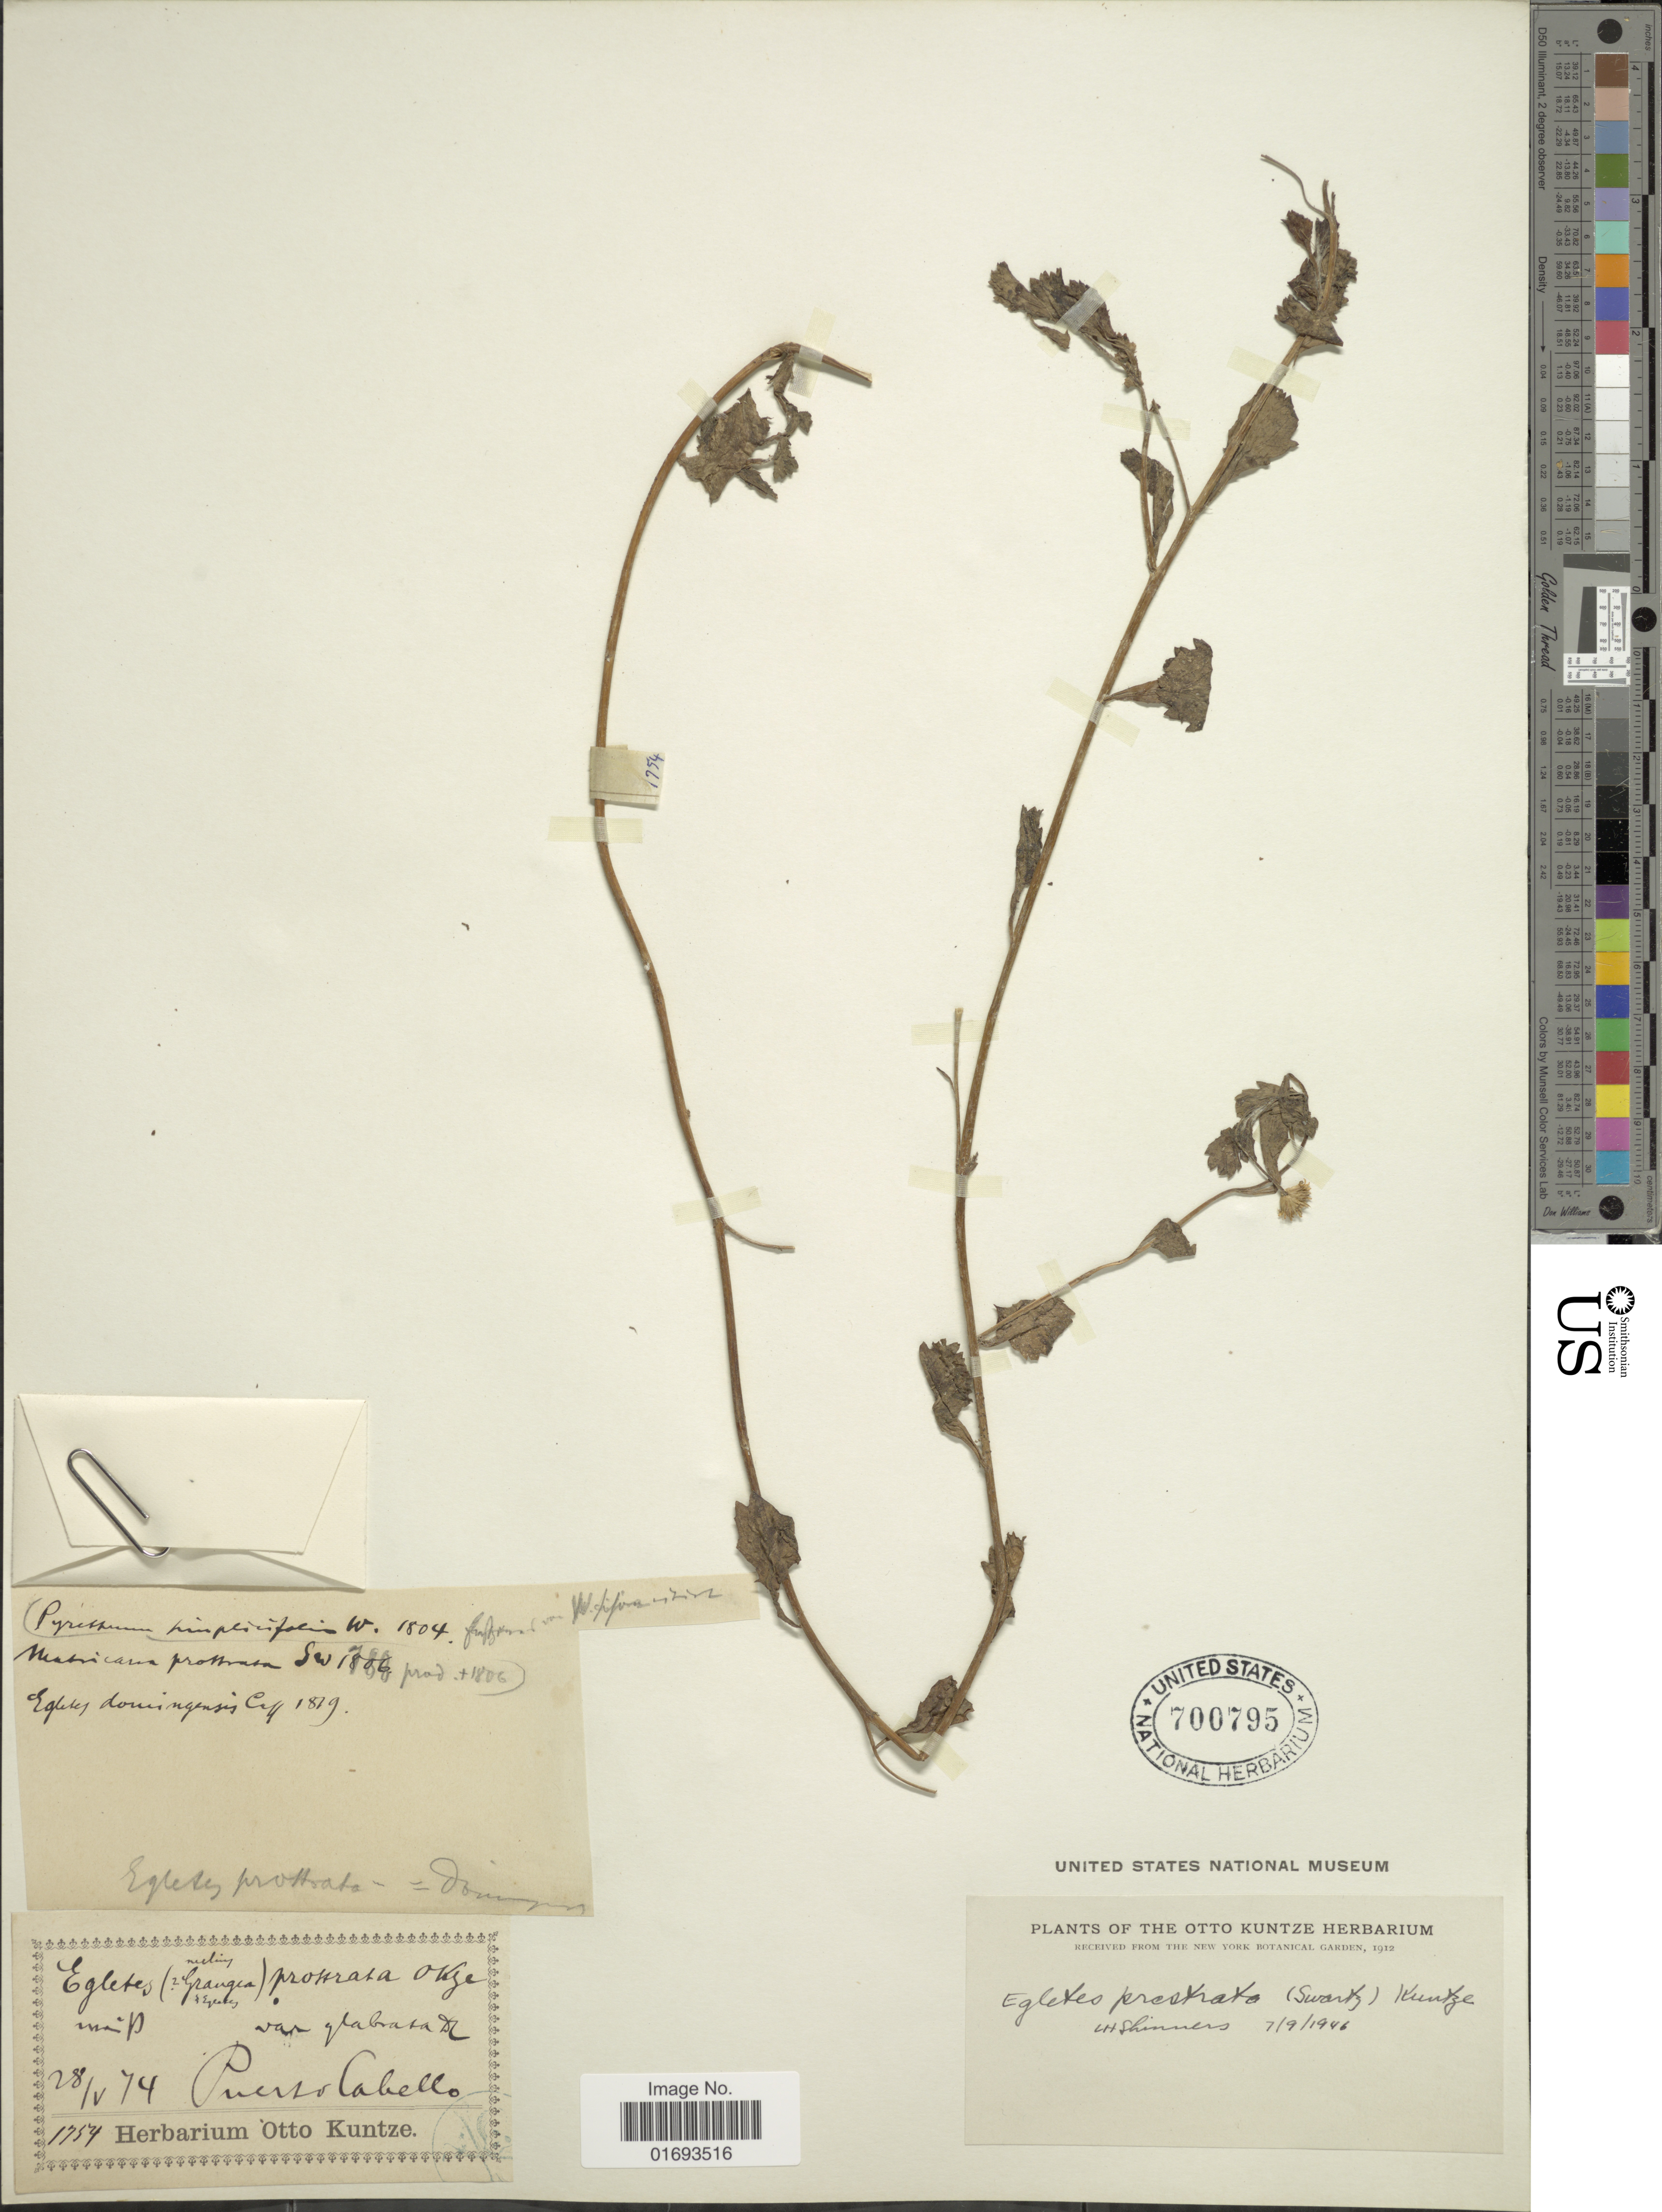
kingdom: Plantae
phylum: Tracheophyta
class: Magnoliopsida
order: Asterales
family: Asteraceae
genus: Egletes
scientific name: Egletes prostrata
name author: (Sw.) Kuntze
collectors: ex herb. Otto Kuntze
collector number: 1754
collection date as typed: Transcribed d/m/y: 28/5/74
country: Venezuela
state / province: Carabobo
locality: Puerto Cabello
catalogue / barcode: US 700795